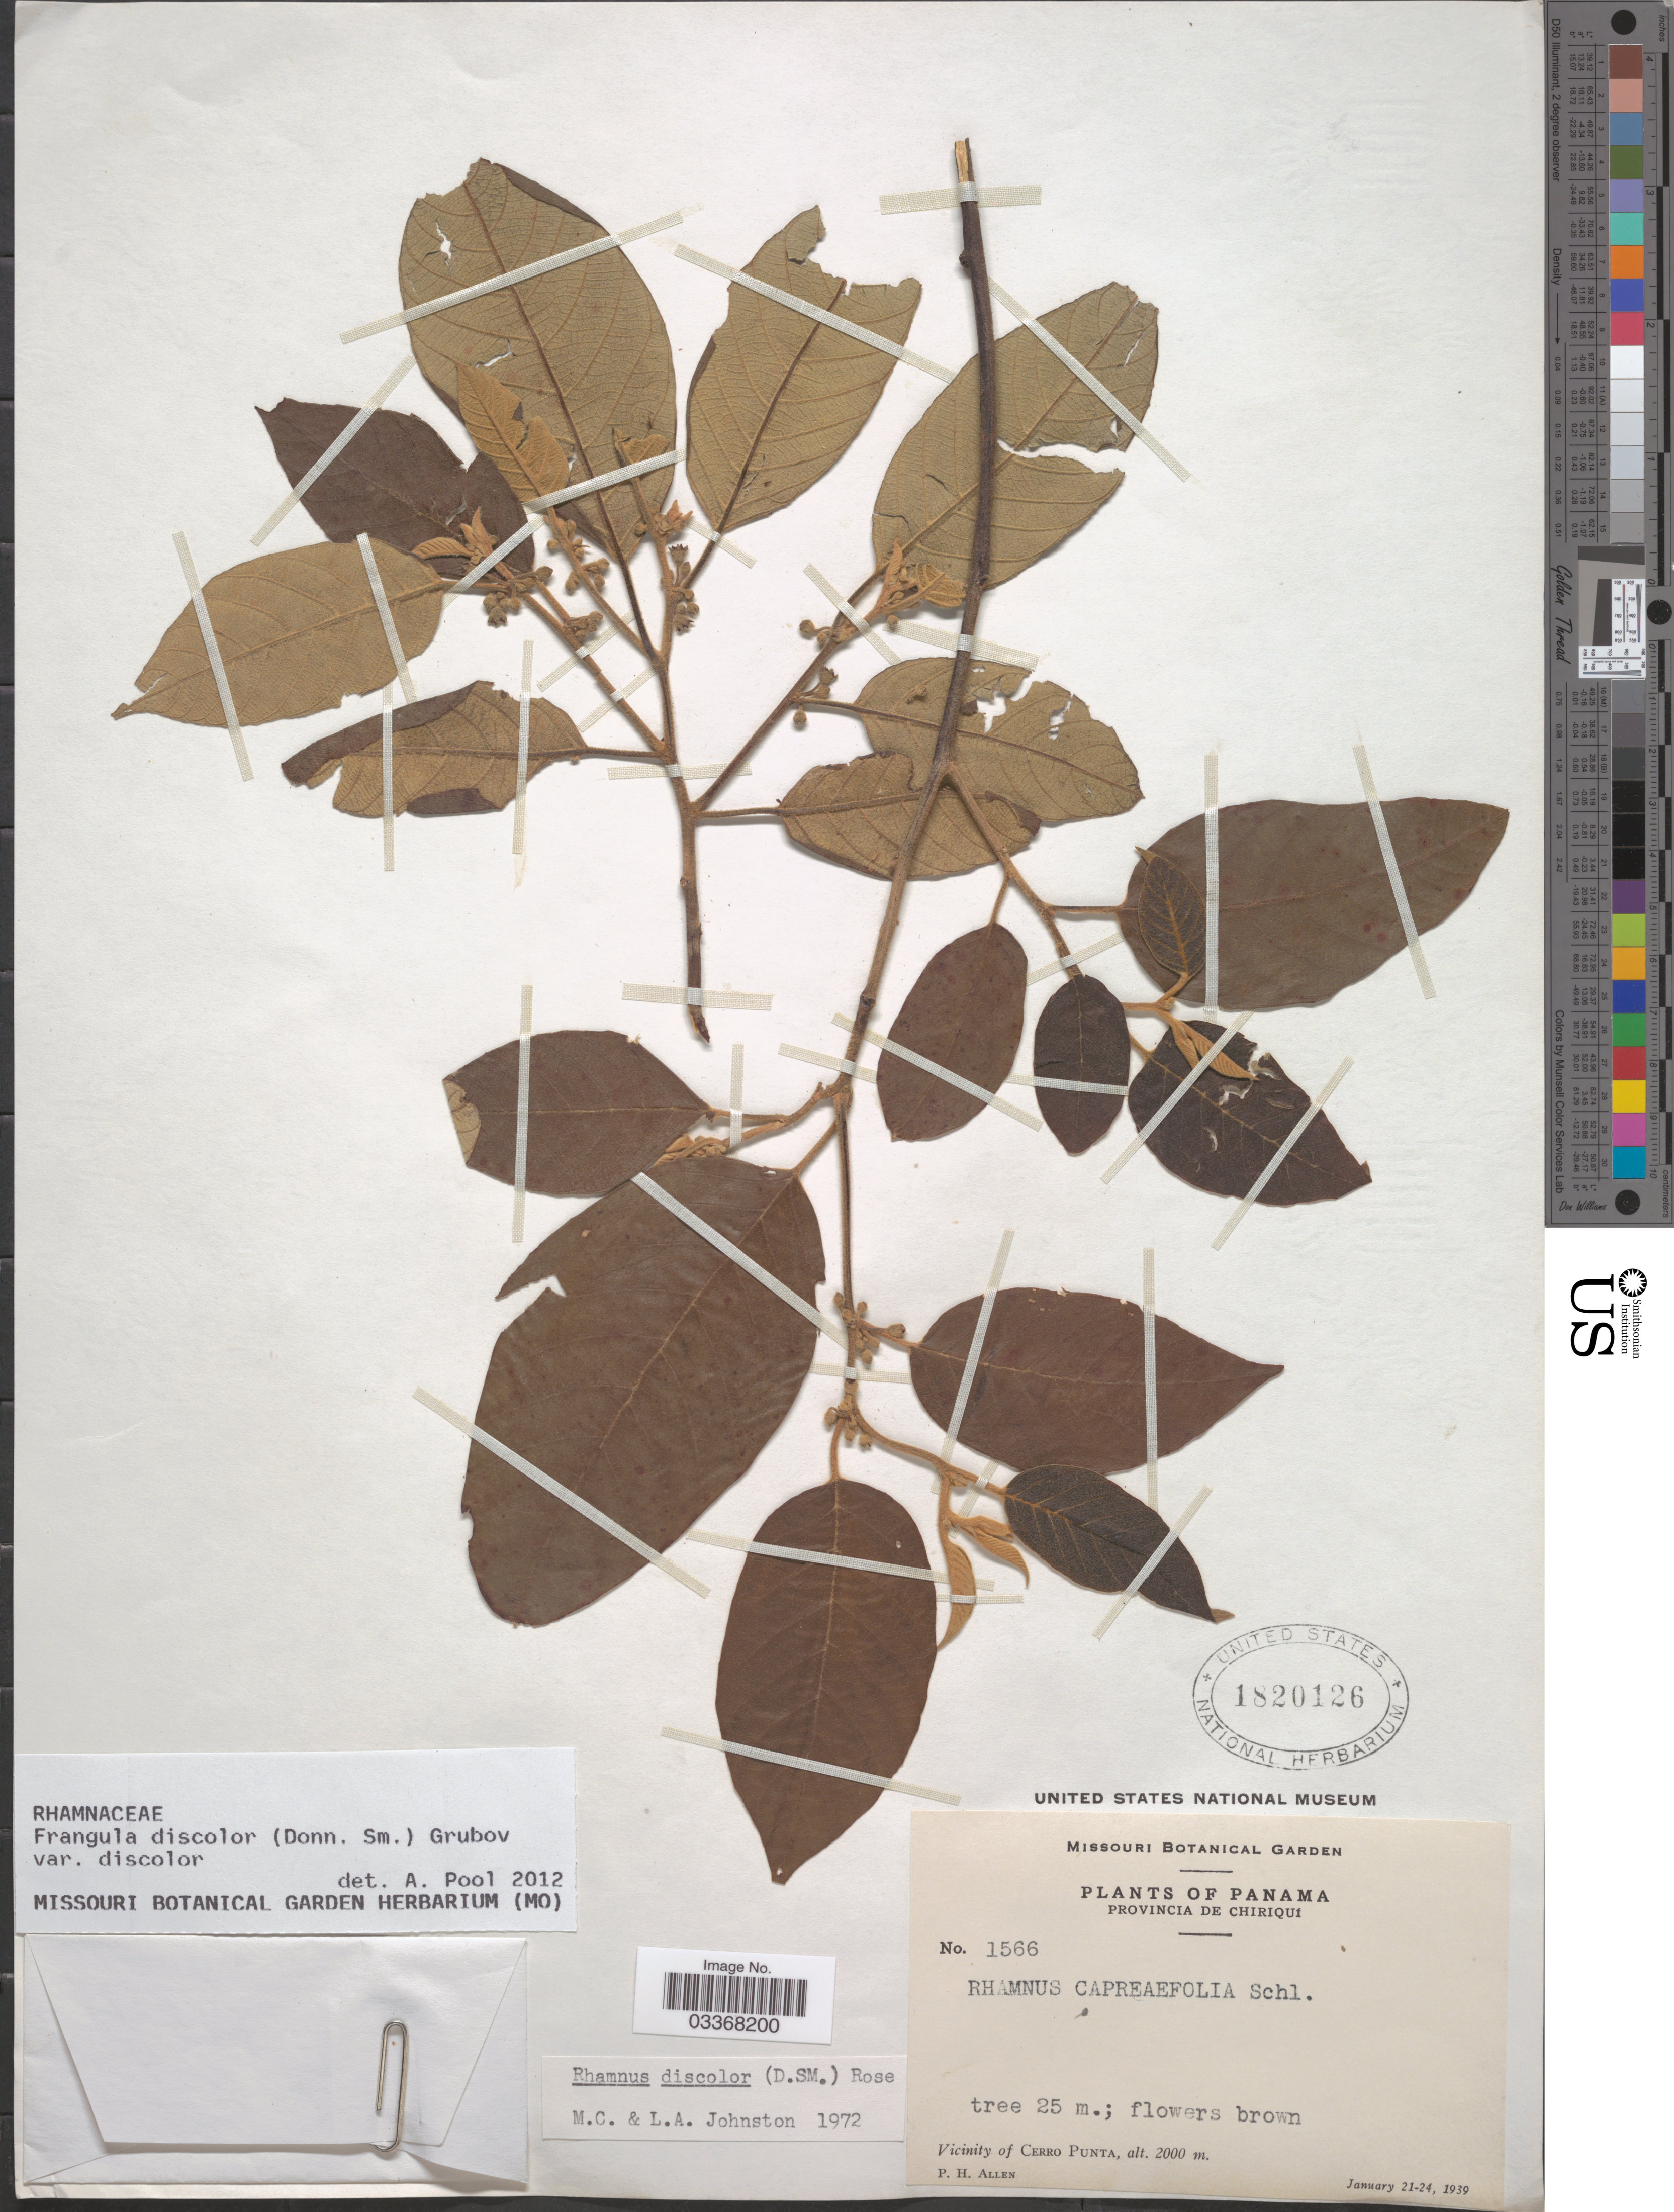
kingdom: Plantae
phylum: Tracheophyta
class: Magnoliopsida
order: Rosales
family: Rhamnaceae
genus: Frangula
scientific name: Frangula discolor var. discolor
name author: (Donn. Sm.) Grubov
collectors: P. H. Allen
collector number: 1566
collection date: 1939-01-21/1939-01-24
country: Panama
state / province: Chiriqui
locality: Vicinity of Cerro Punta.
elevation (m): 2000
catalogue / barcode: US 1820126